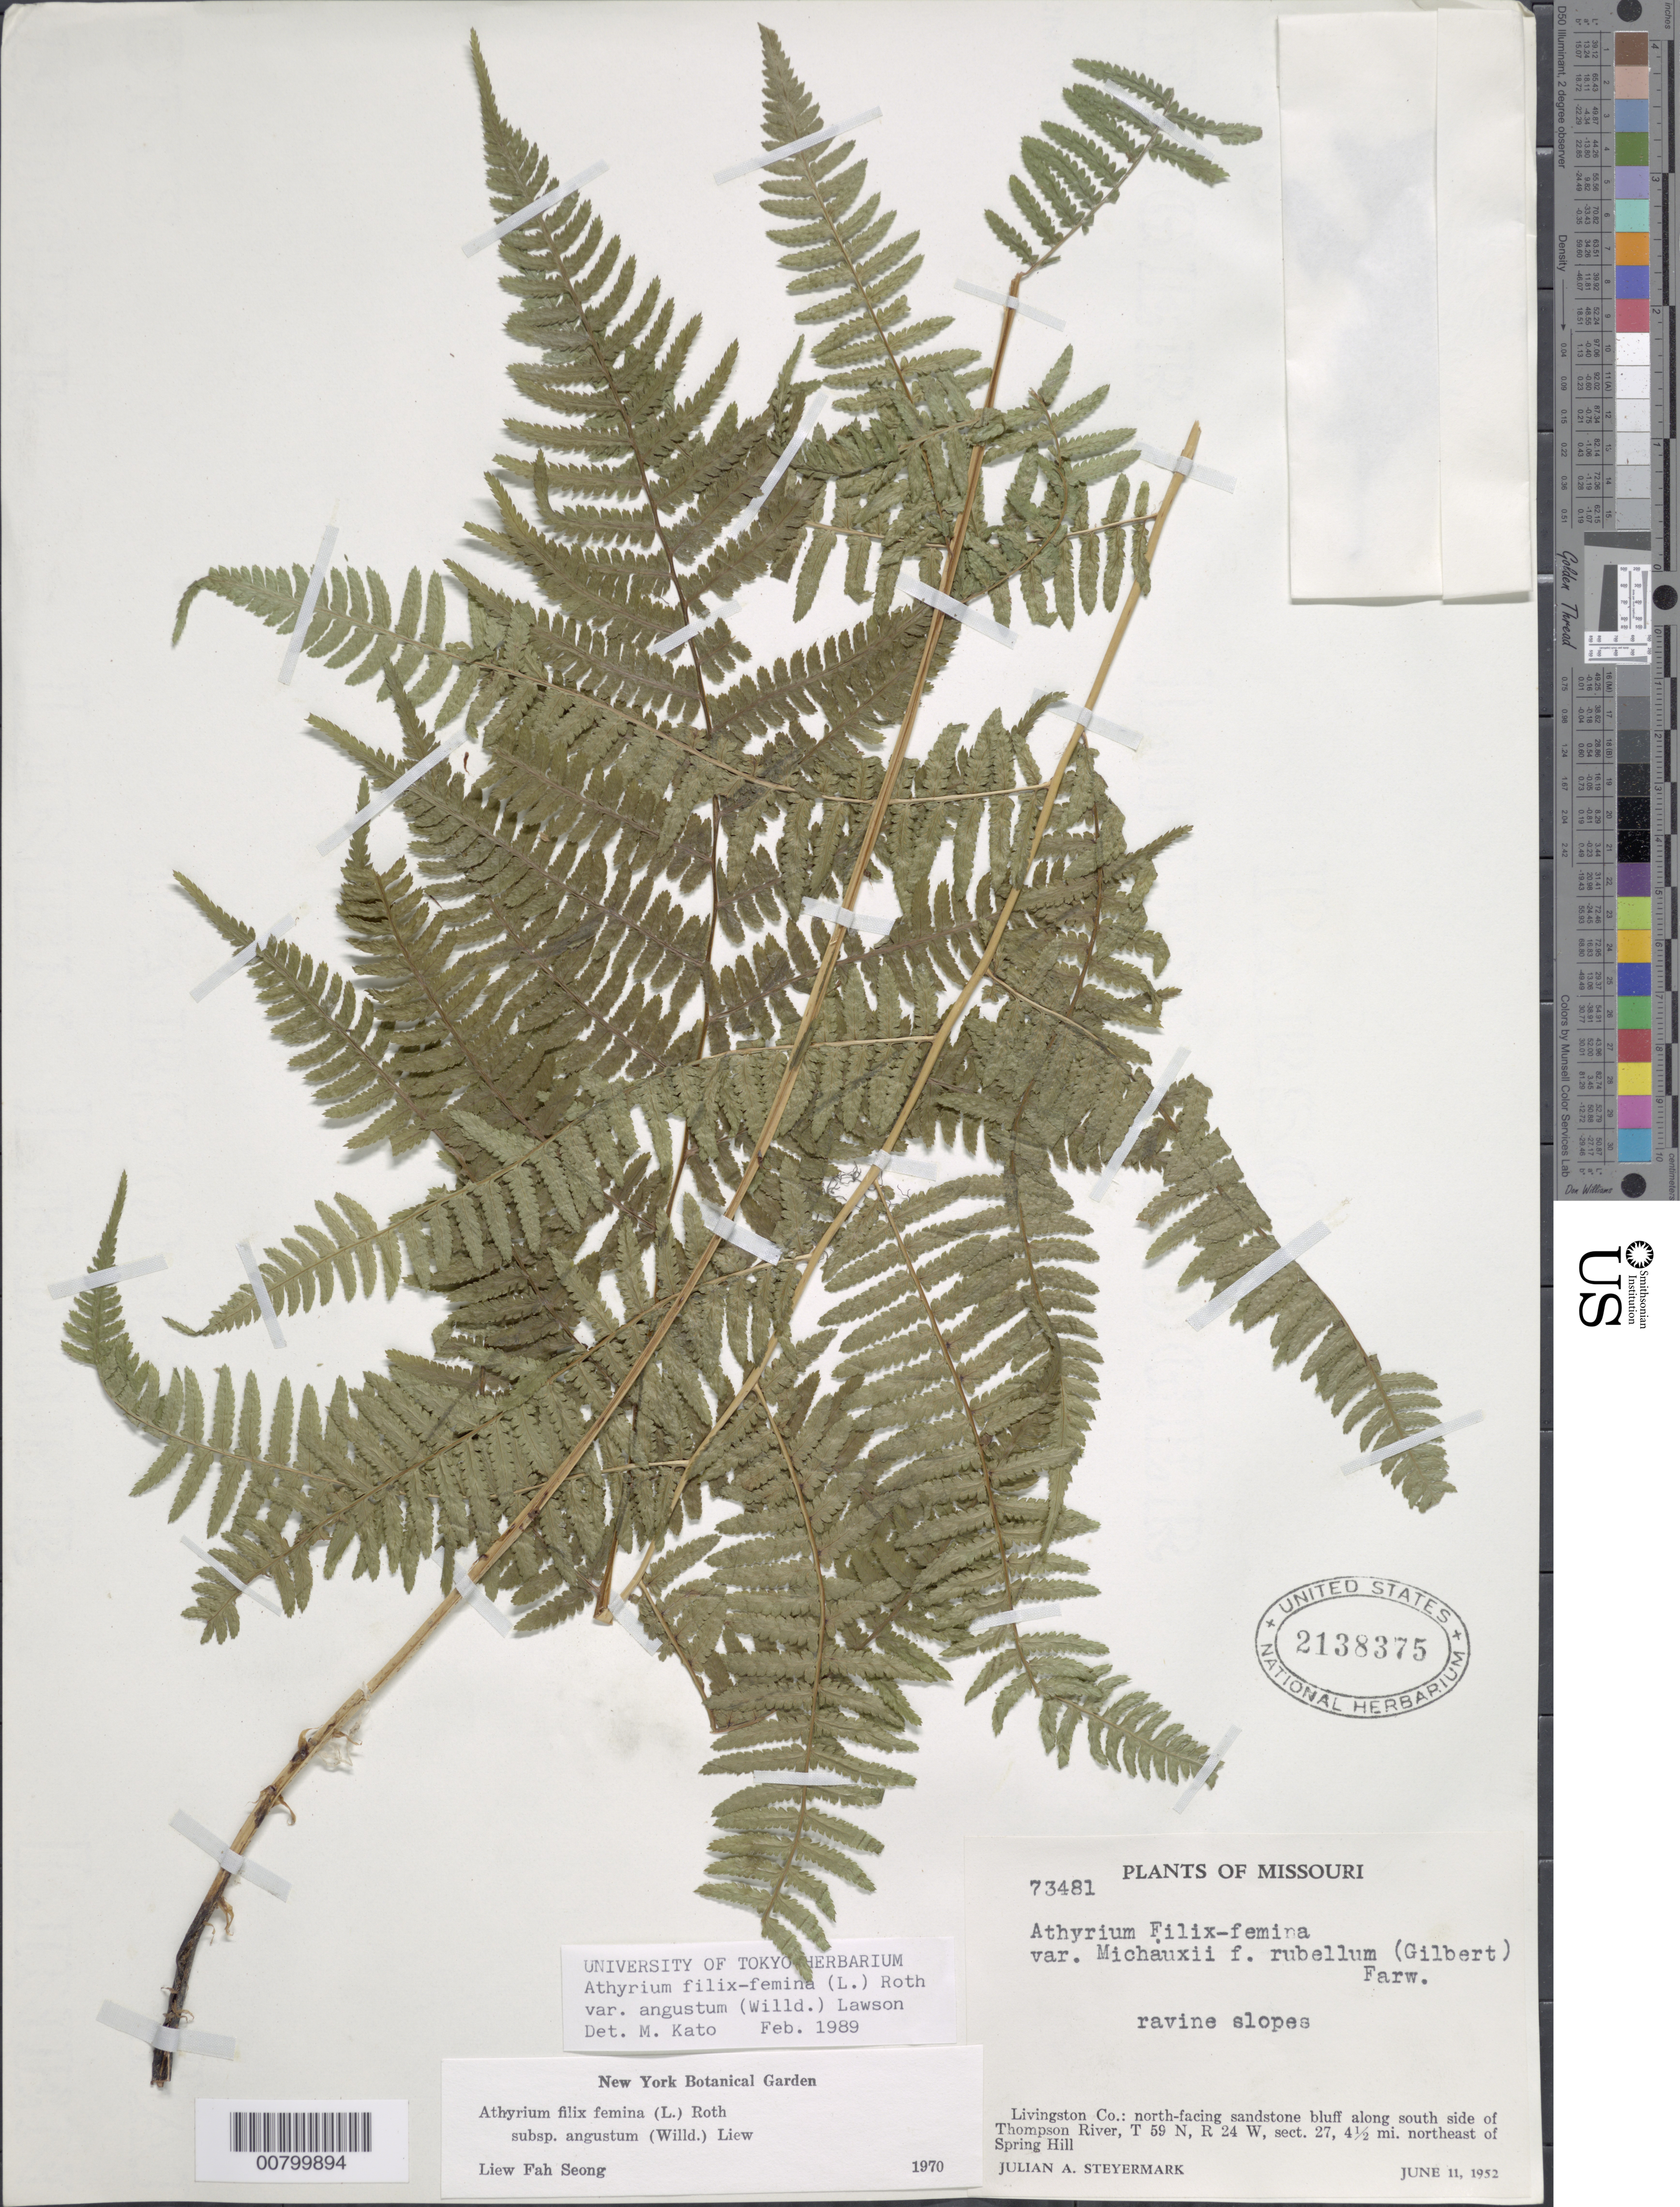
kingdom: Plantae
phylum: Tracheophyta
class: Polypodiopsida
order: Polypodiales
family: Athyriaceae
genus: Athyrium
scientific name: Athyrium filix-femina subsp. angustatum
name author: (Willd.) R.T. Clausen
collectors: J. Steyermark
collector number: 73481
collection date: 1952-06-11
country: United States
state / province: Missouri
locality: Livingston Co,: north-facing sandstone bluff along south side of Thompson River, T59N, R24W, sect. 27, 4 ½ mi. northeast of Spring Hill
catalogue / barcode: US 2138375